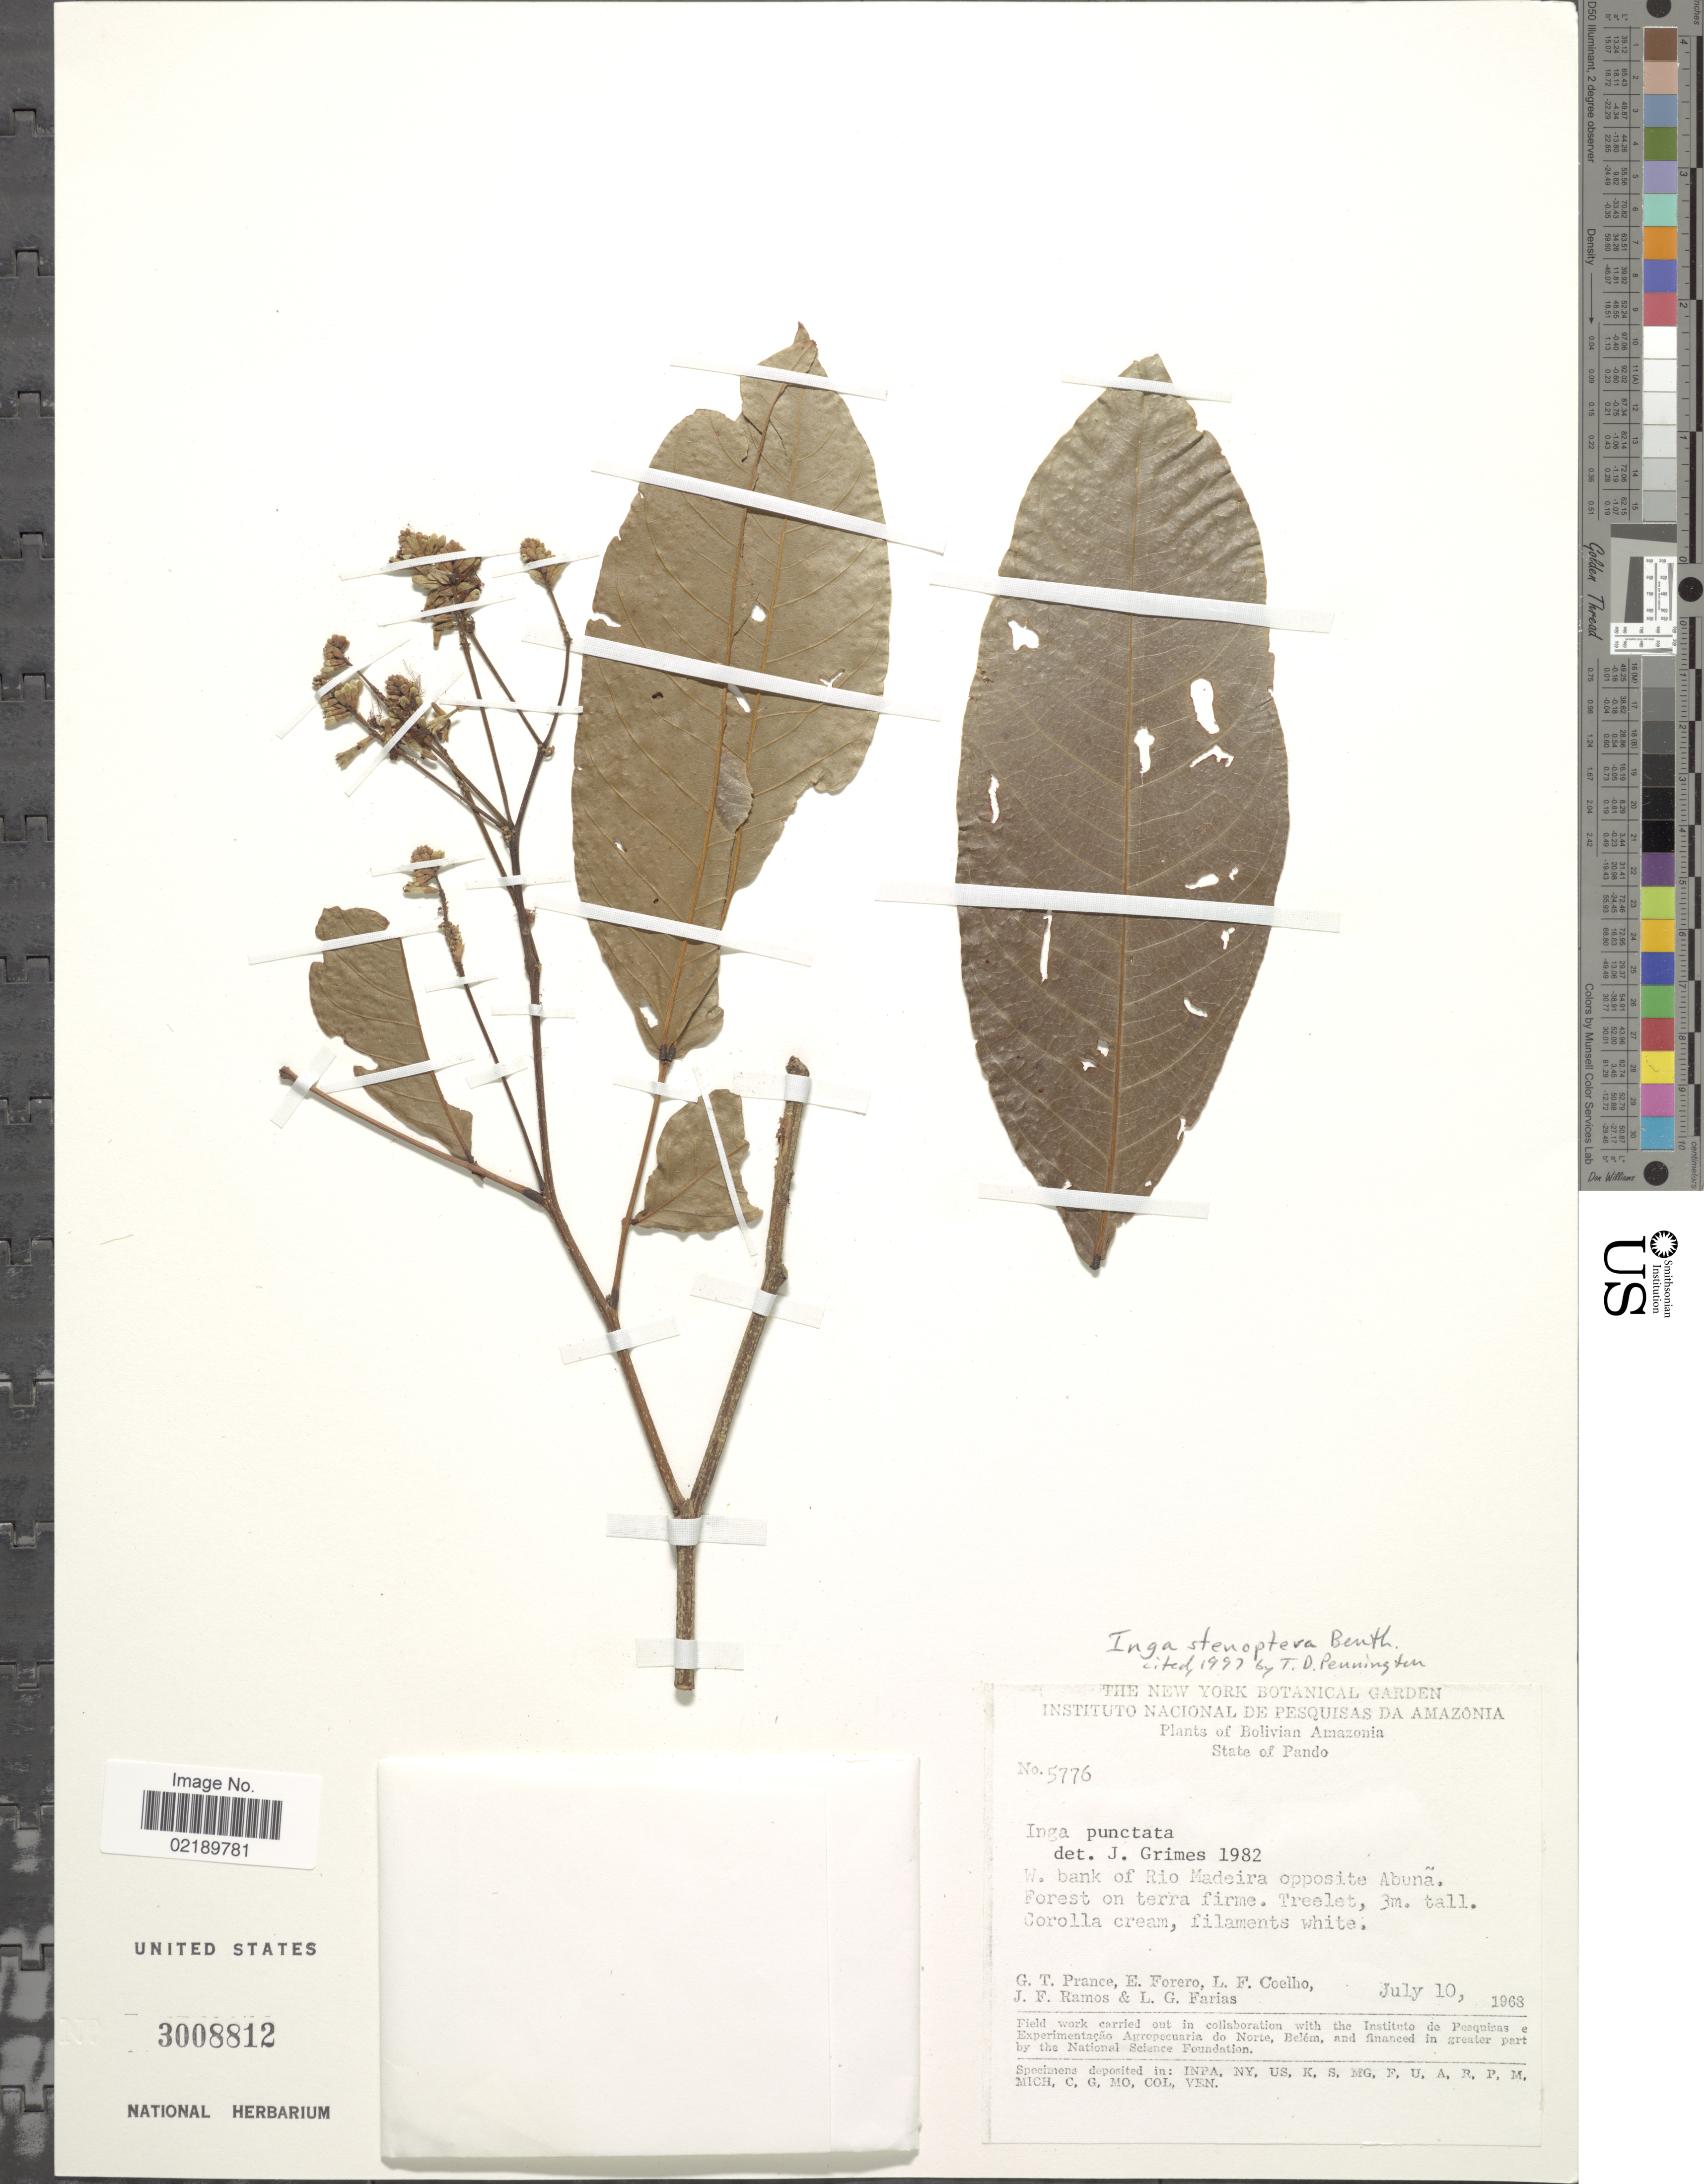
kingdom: Plantae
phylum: Tracheophyta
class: Magnoliopsida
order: Fabales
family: Fabaceae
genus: Inga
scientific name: Inga stenoptera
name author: Benth.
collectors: G. T. Prance, E. Forero, L. F. Coelho, J. F. Ramos & L. G. Farias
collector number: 5776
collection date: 1963-07-10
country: Bolivia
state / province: Pando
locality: Bolivian Amazonia. State of Pando. W. bank of Rio Madeira opposite Abunã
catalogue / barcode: US 3008812